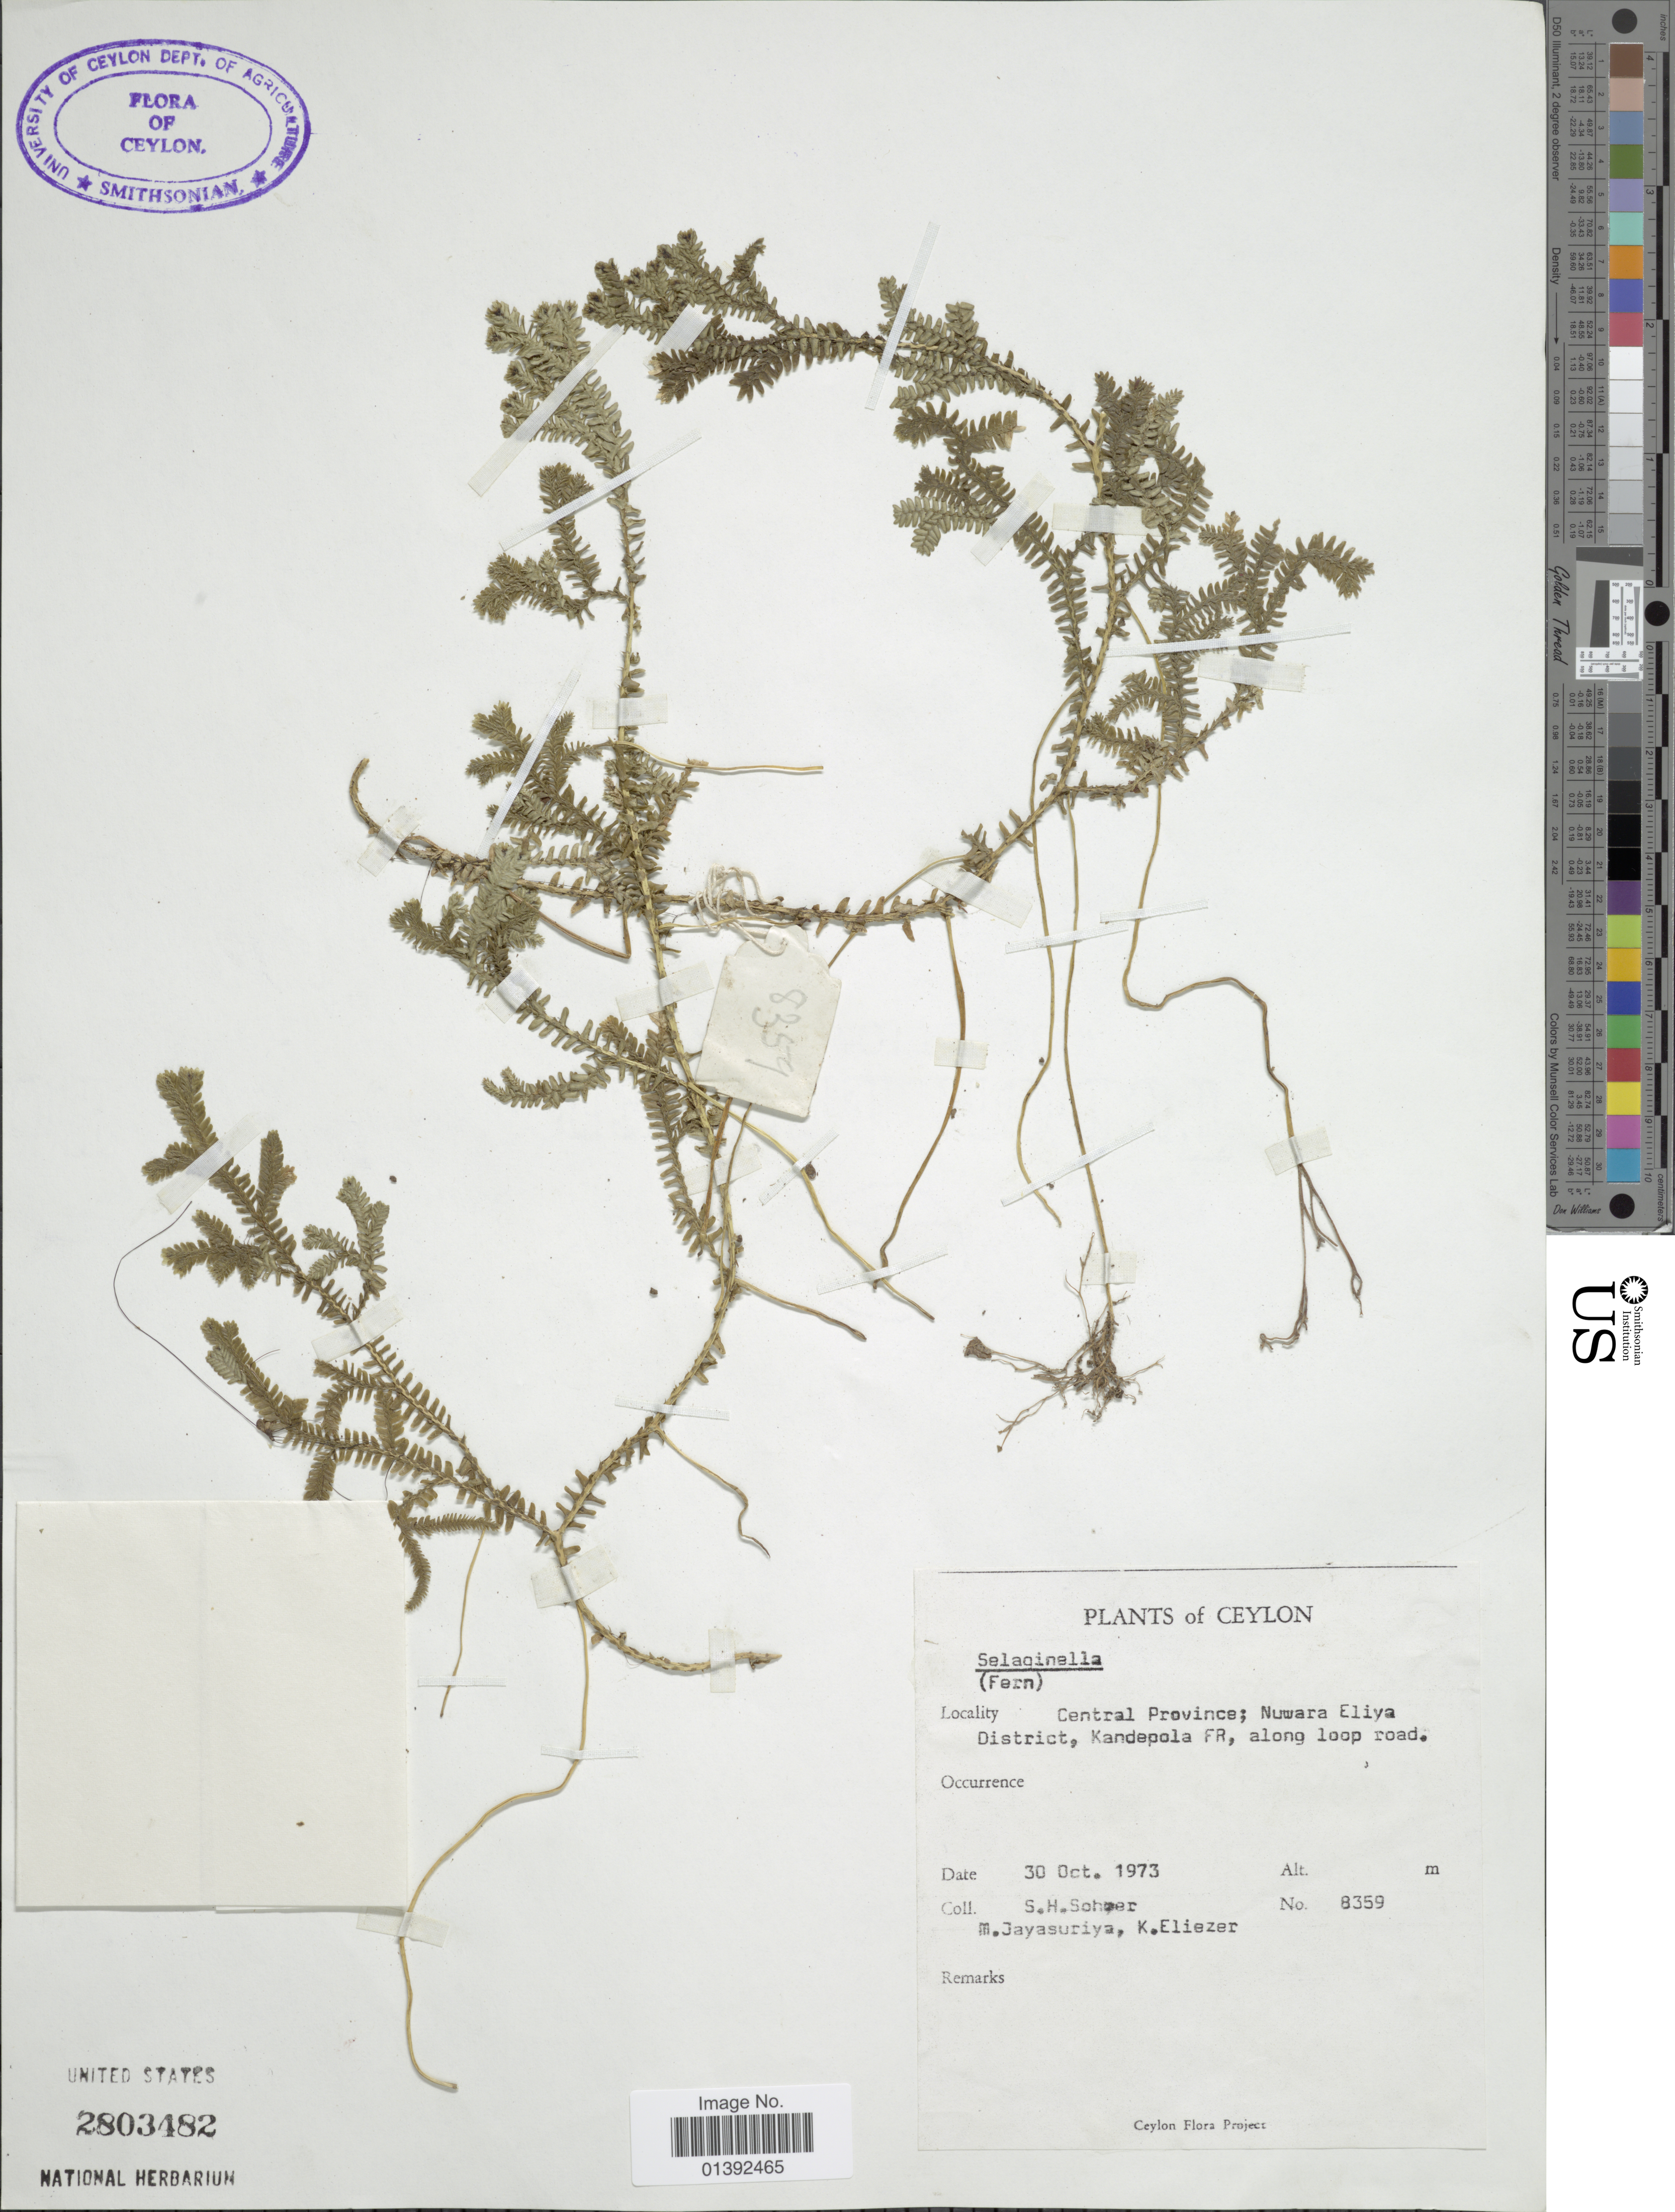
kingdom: Plantae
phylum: Tracheophyta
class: Lycopodiopsida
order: Selaginellales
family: Selaginellaceae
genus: Selaginella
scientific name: Selaginella sp.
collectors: S. H. Sohmer, M. Jayasuriya & K. Eliezer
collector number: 8359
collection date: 1973-10-30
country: Sri Lanka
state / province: Central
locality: Ceylon, Nuwara Eliya District, Kandepola FR, along loop road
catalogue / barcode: US 2803482